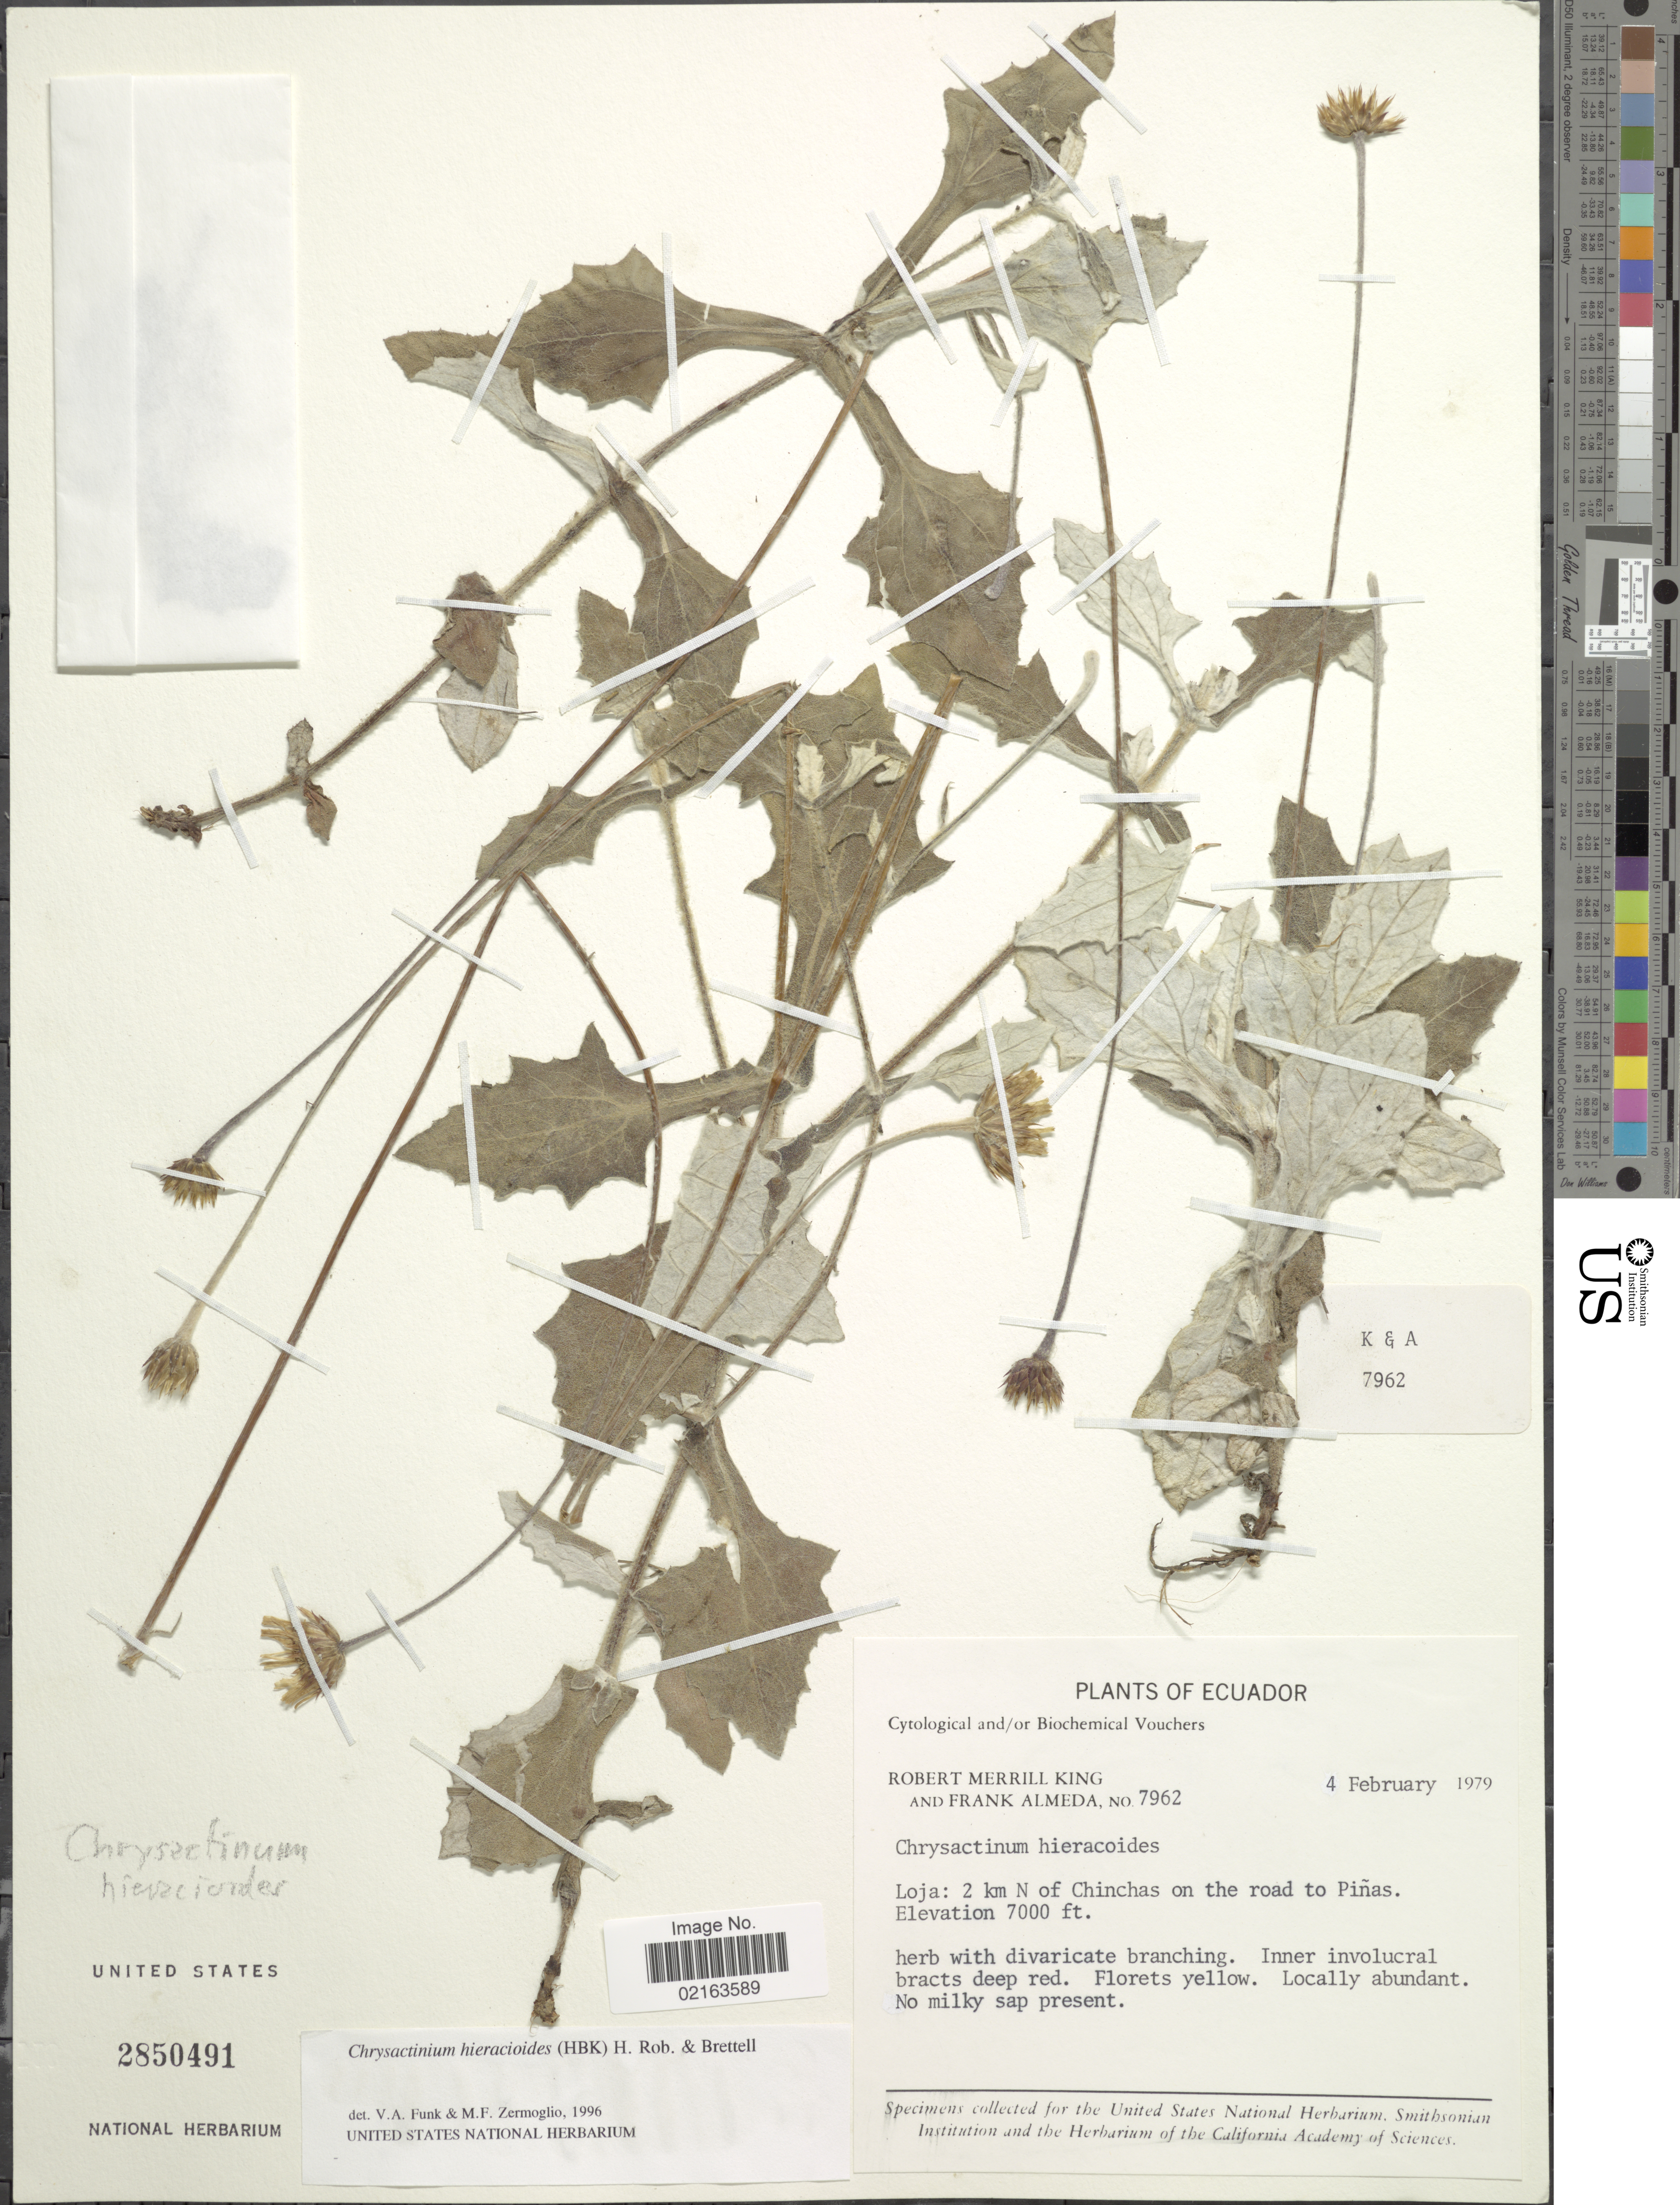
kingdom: Plantae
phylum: Tracheophyta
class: Magnoliopsida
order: Asterales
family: Asteraceae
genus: Chrysactinium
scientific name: Chrysactinium hieracioides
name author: (Kunth) H. Rob. & Brettell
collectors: R. M. King & F. Almeda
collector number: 7962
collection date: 1979-02-04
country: Ecuador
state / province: Loja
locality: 2 km N of Chinchas on the road to Piñas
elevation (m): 2134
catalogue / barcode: US 2850491